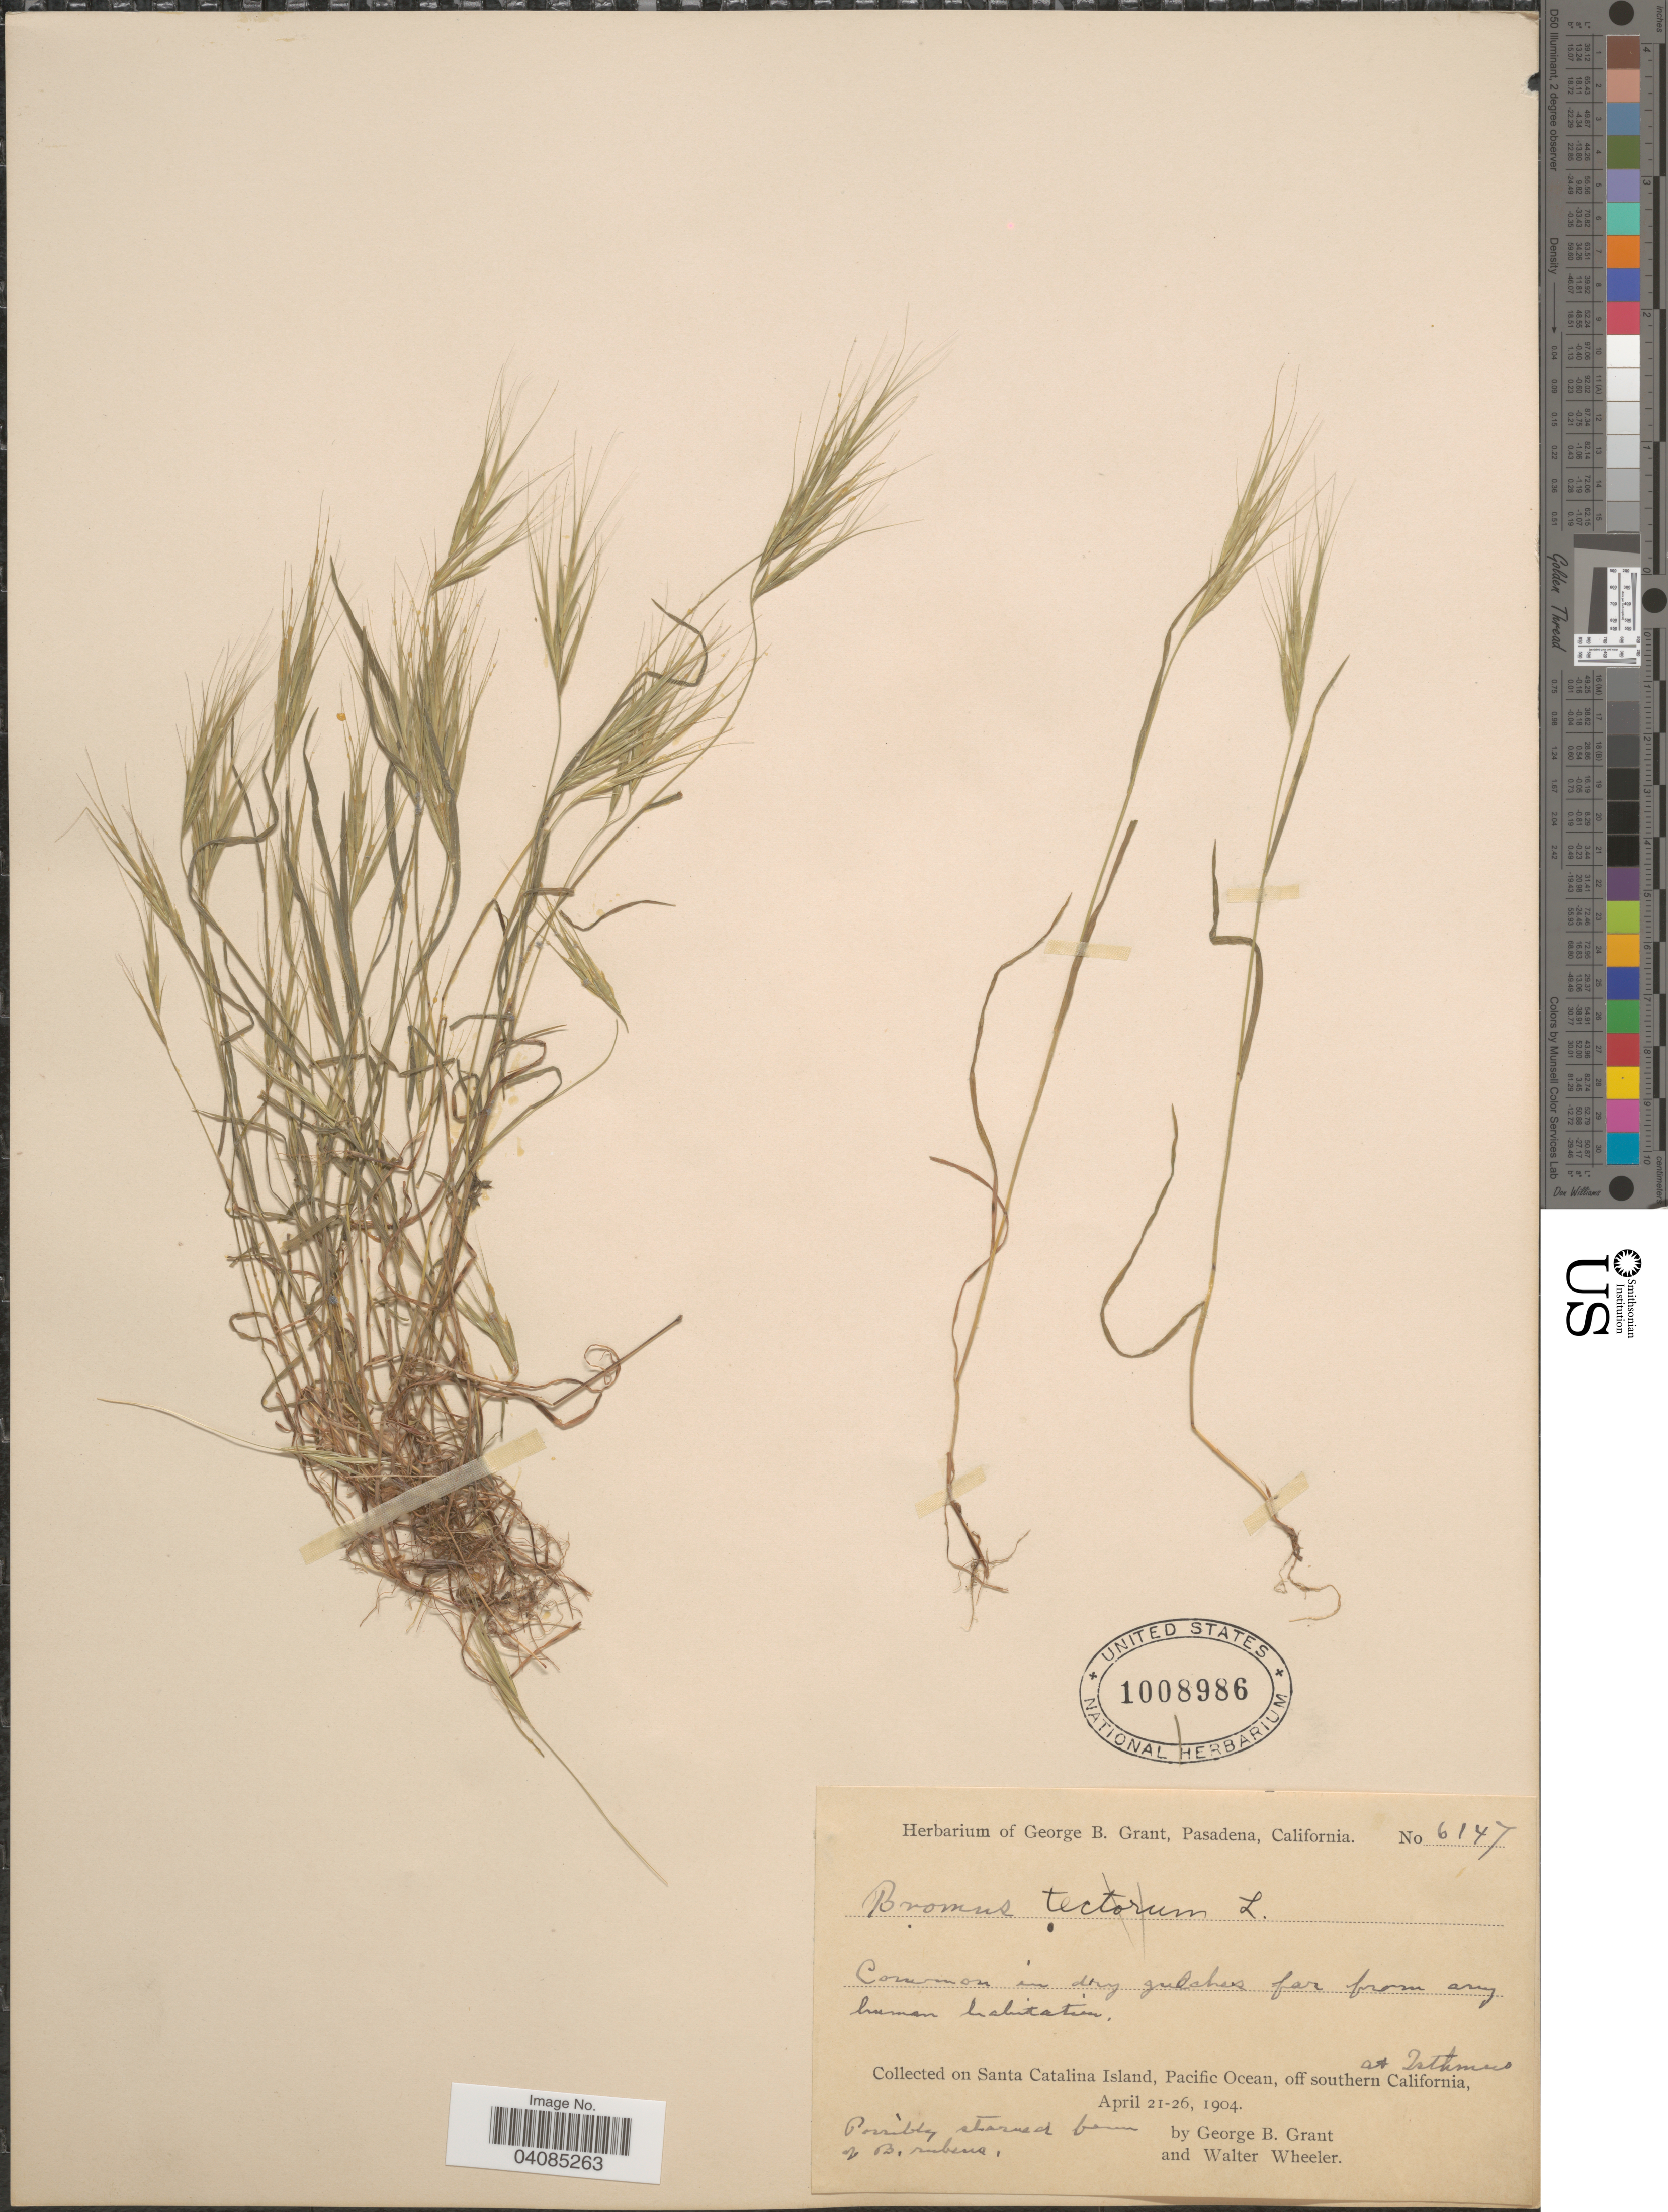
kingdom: Plantae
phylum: Tracheophyta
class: Liliopsida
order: Poales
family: Poaceae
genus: Bromus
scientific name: Bromus rubens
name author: L.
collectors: G. Grant & W. Wheeler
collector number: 6147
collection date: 1904-04-21/1904-04-26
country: United States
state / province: California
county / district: Los Angeles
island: Santa Catalina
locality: Santa Catalina Island, Pacific Ocean, off southern California. At Isthmus.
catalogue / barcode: US 1008986